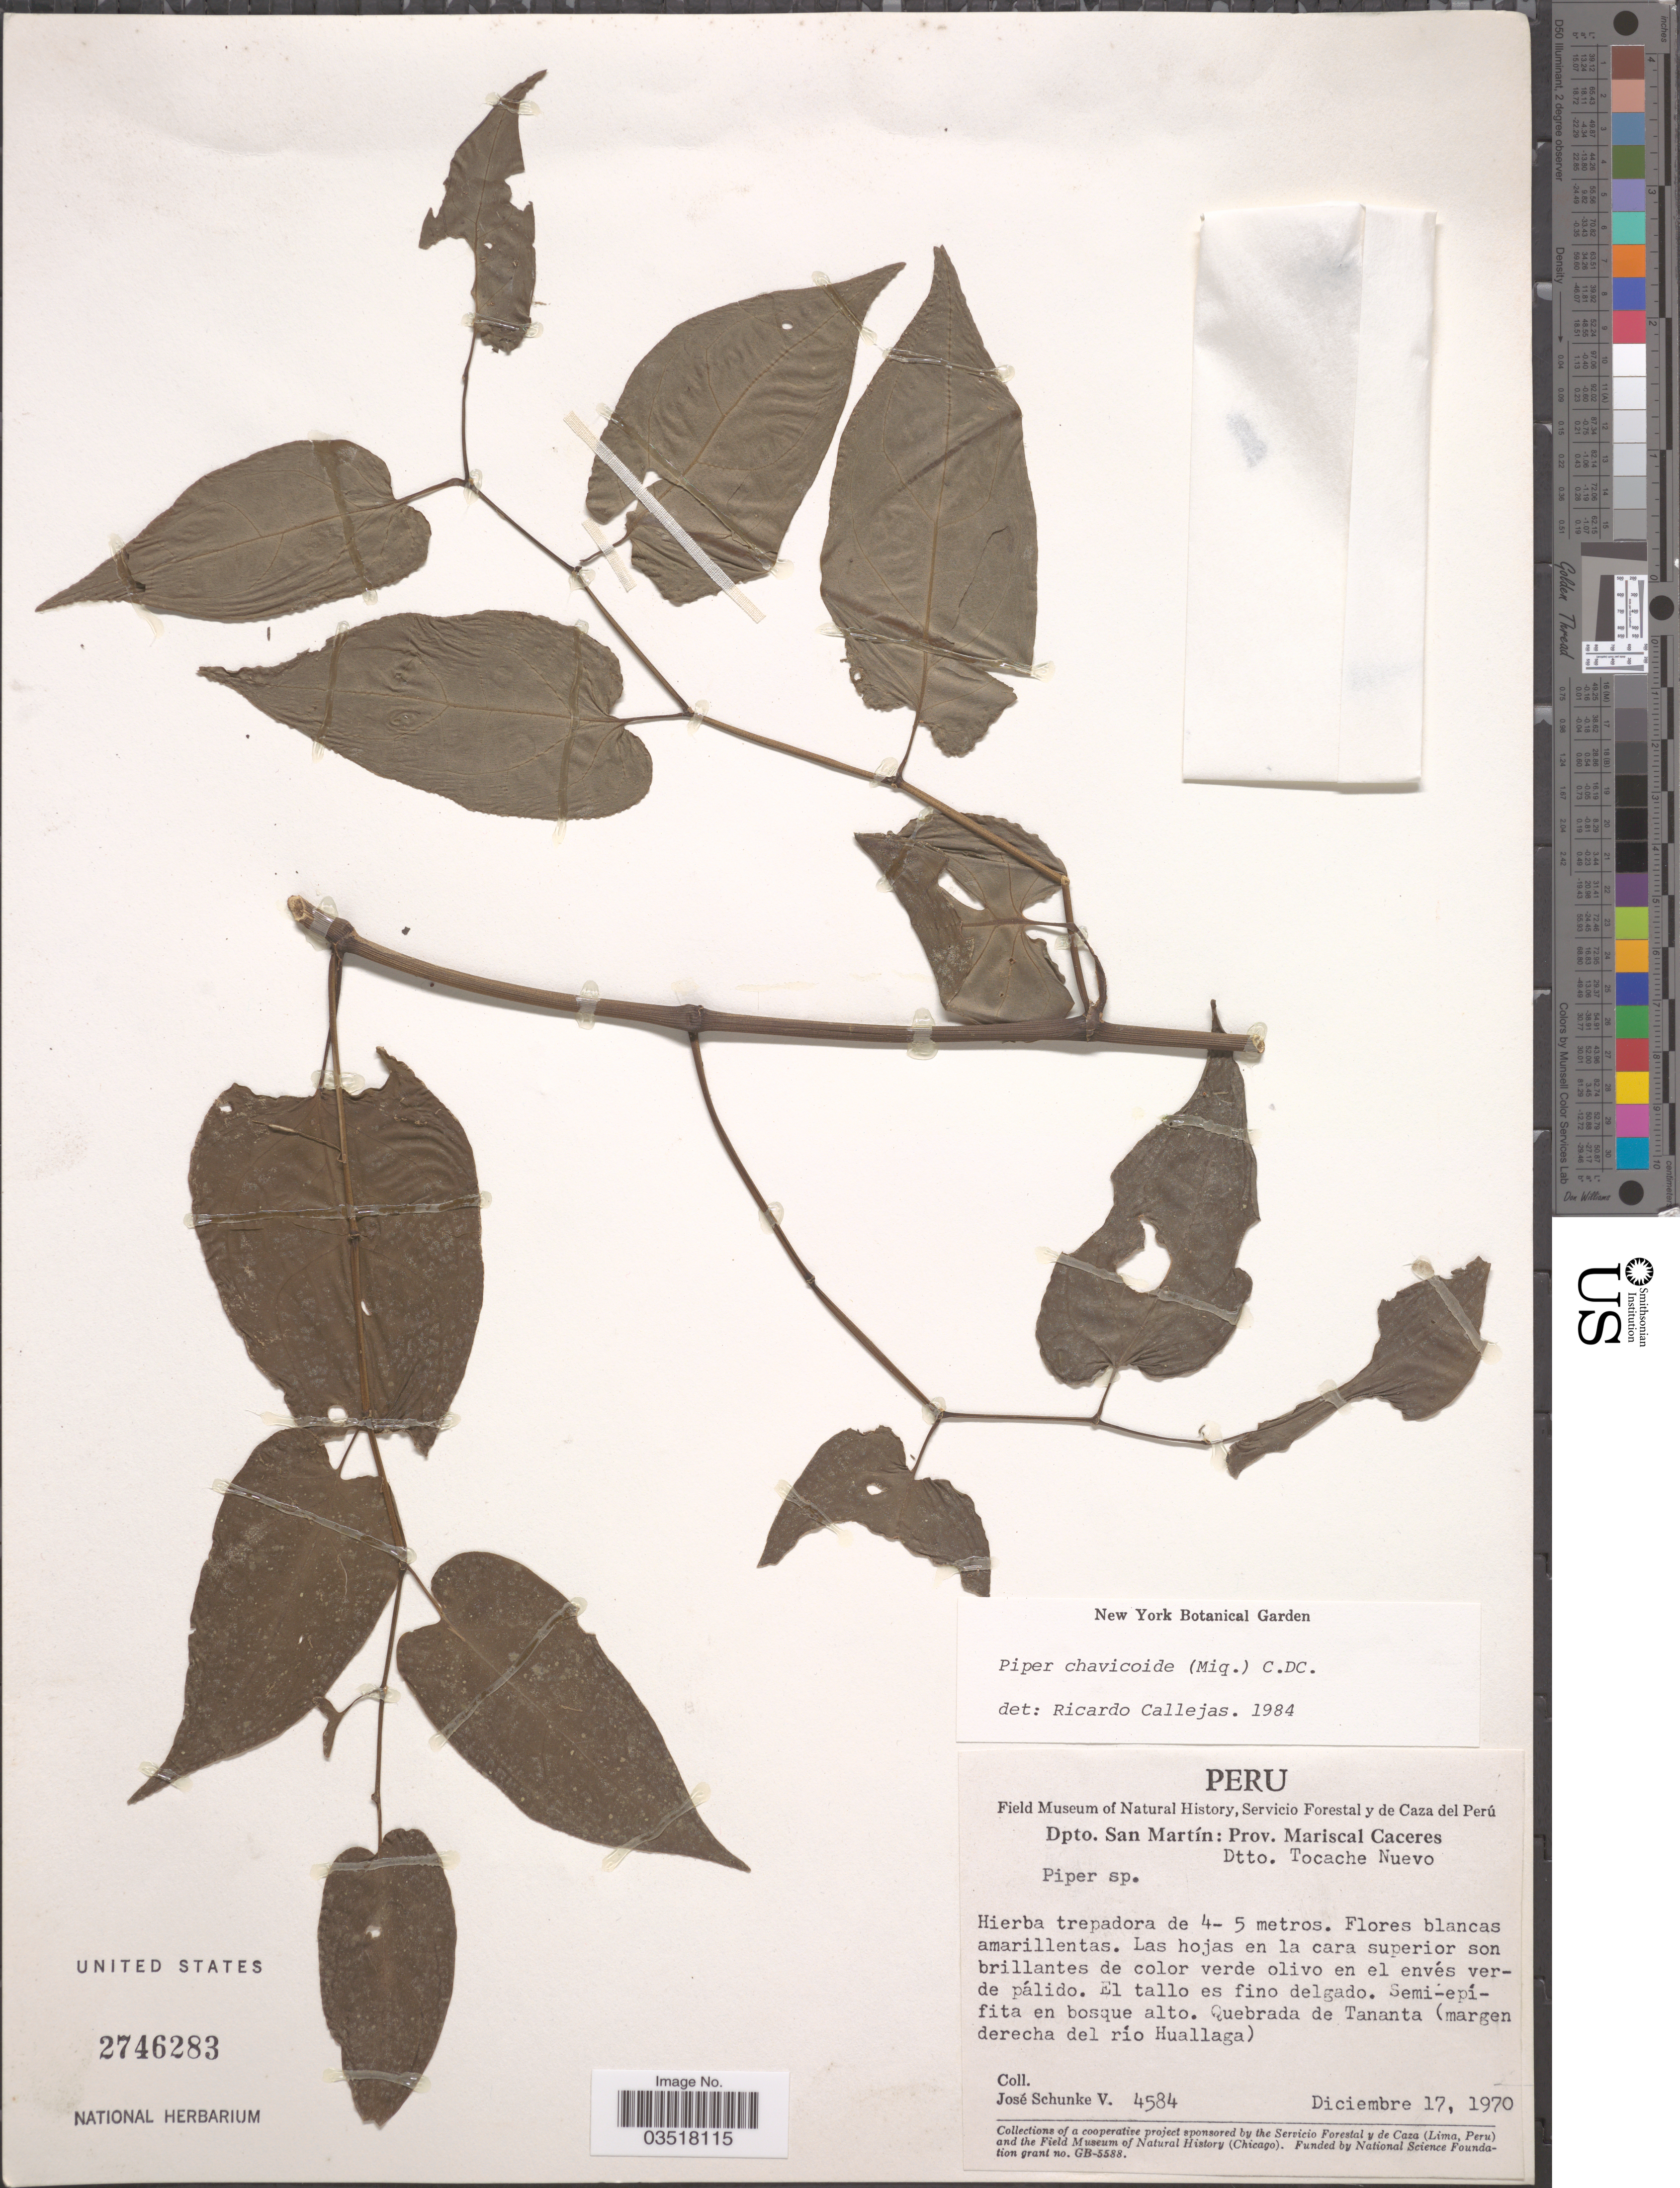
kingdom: Plantae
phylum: Tracheophyta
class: Magnoliopsida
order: Piperales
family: Piperaceae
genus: Piper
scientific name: Piper chavicoide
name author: (Miq.) C. DC.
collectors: J. Schunke Vigo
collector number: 4584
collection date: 1970-12-17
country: Peru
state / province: San Martín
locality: Dpto. San Martín: Prov. Mariscal Caceres. Dtto. Tocache Nuevo. Quebrada de Tananta (margen derecha del río Huallaga).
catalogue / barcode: US 2746283